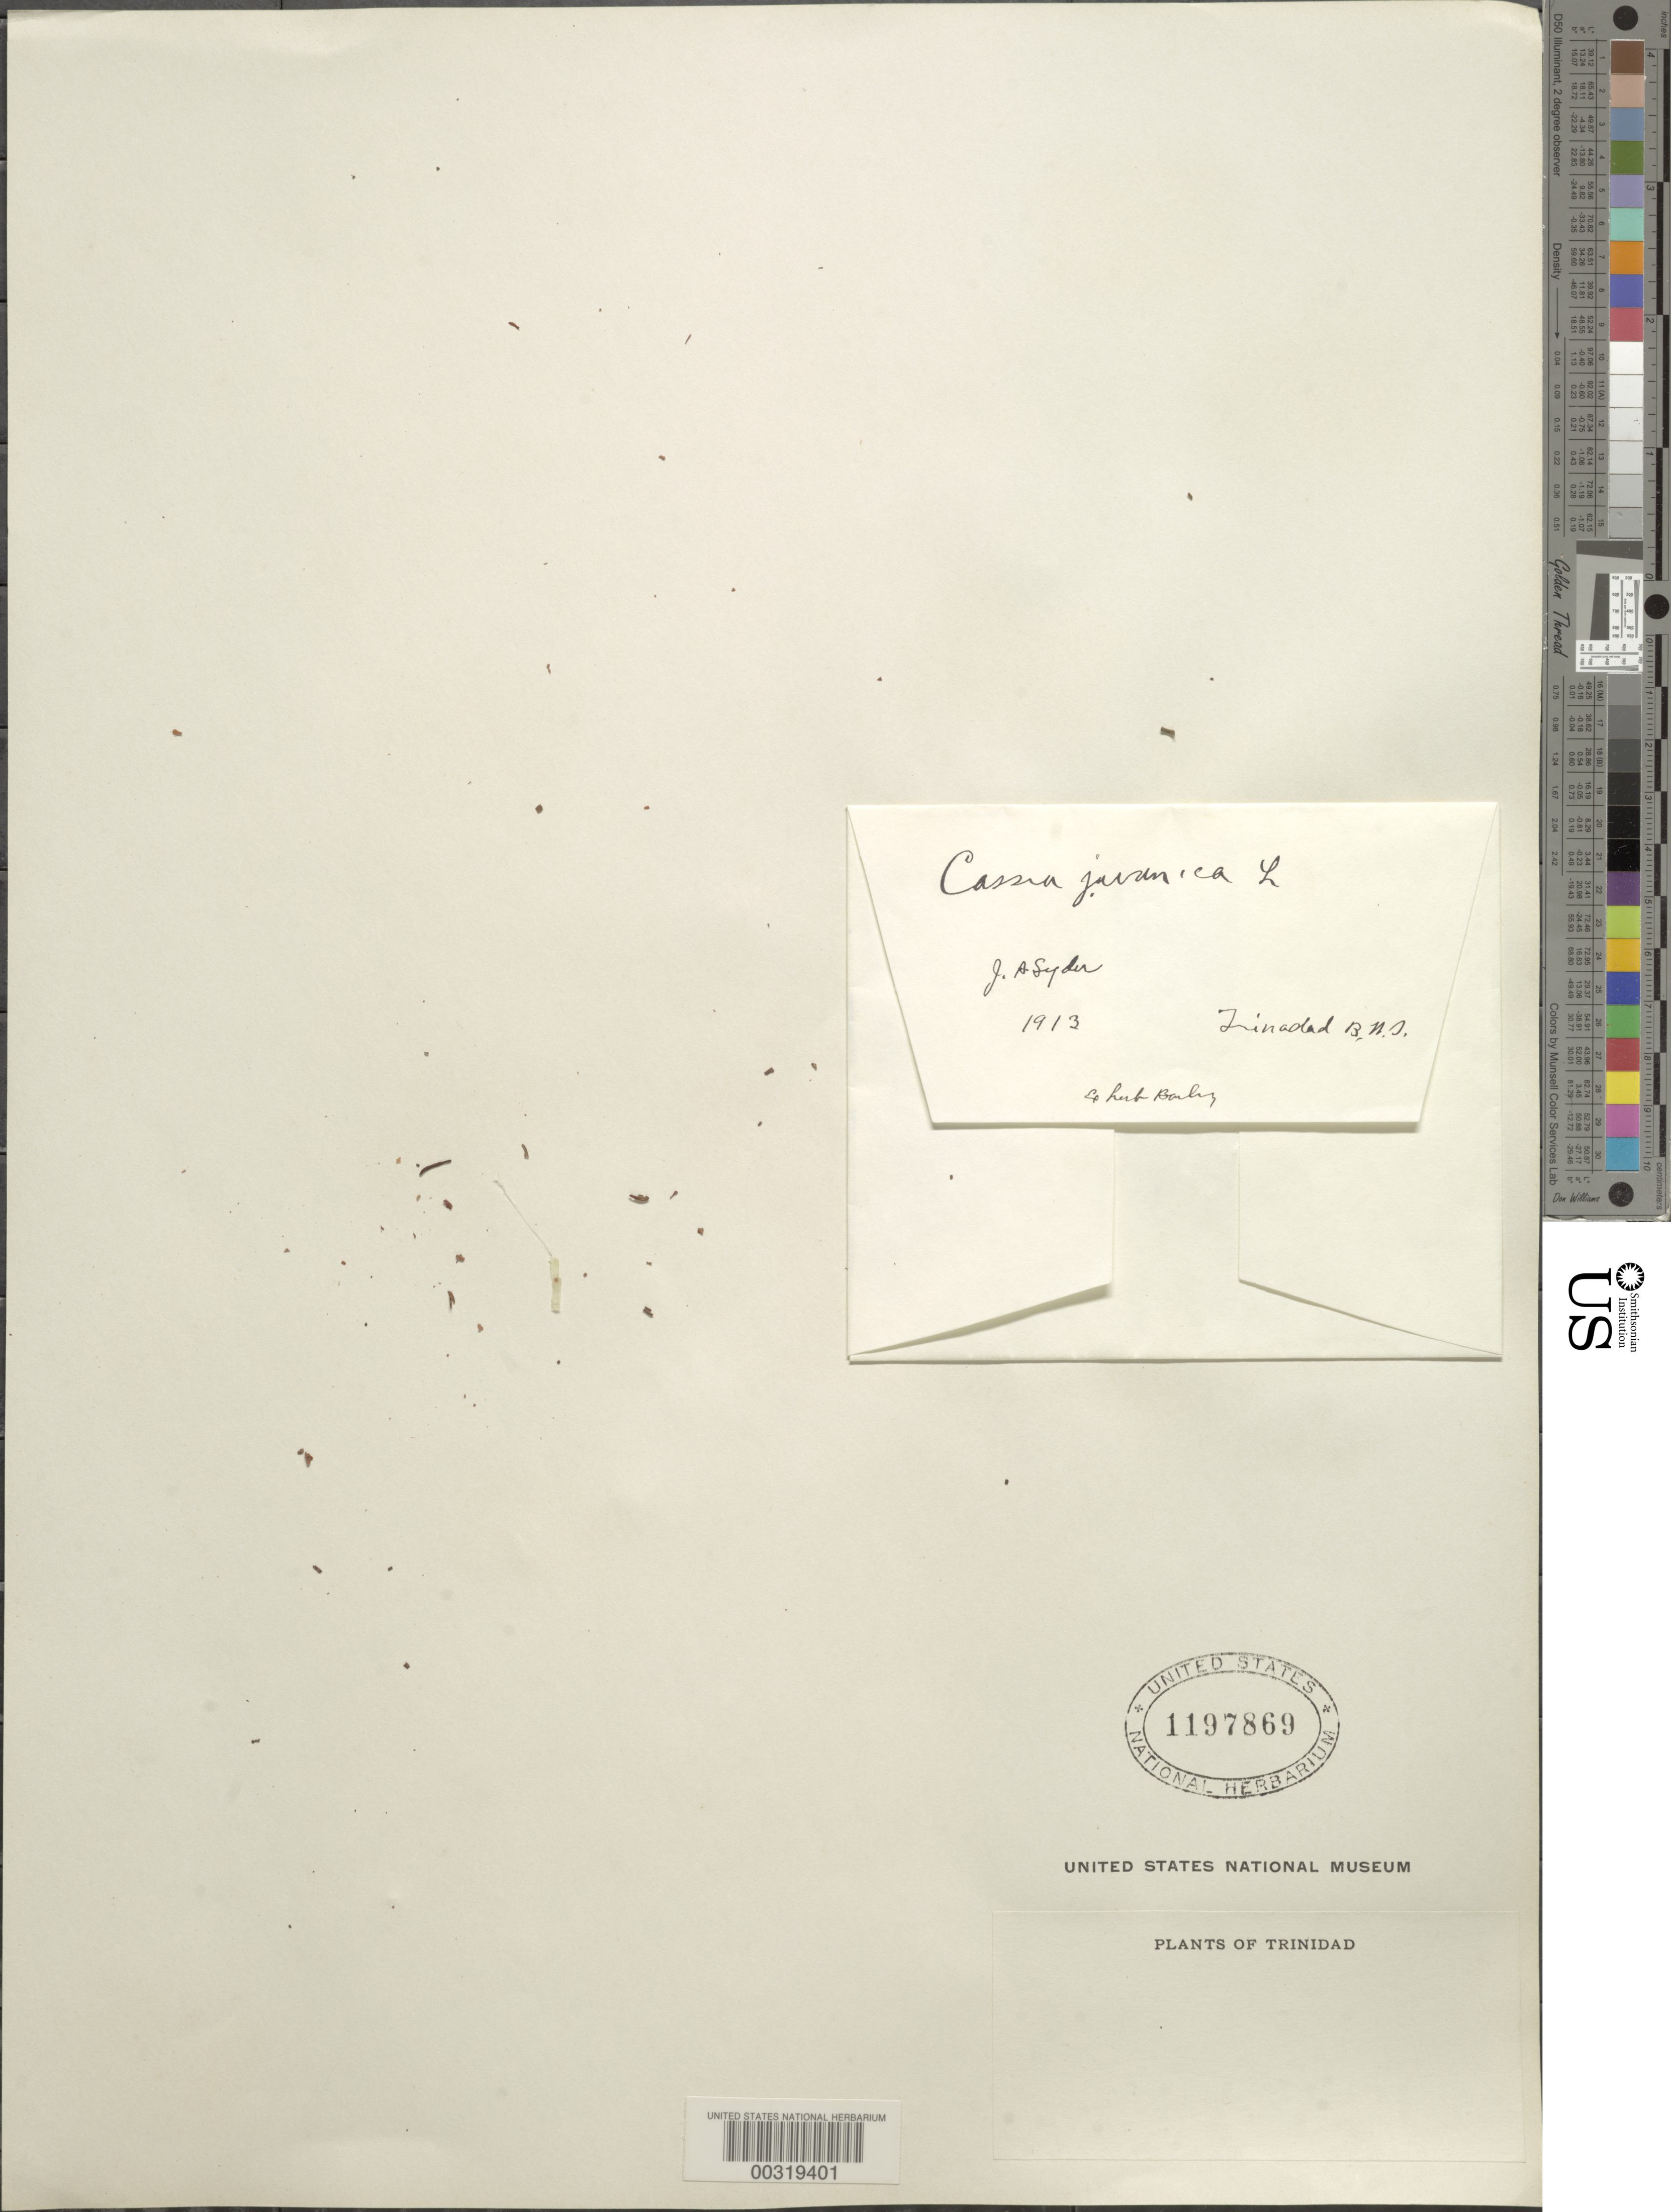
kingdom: Plantae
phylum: Tracheophyta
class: Magnoliopsida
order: Fabales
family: Fabaceae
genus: Cassia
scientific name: Cassia javanica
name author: L.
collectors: J. Syder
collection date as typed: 1913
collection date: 1913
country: Trinidad and Tobago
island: Trinidad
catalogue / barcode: US 1197869